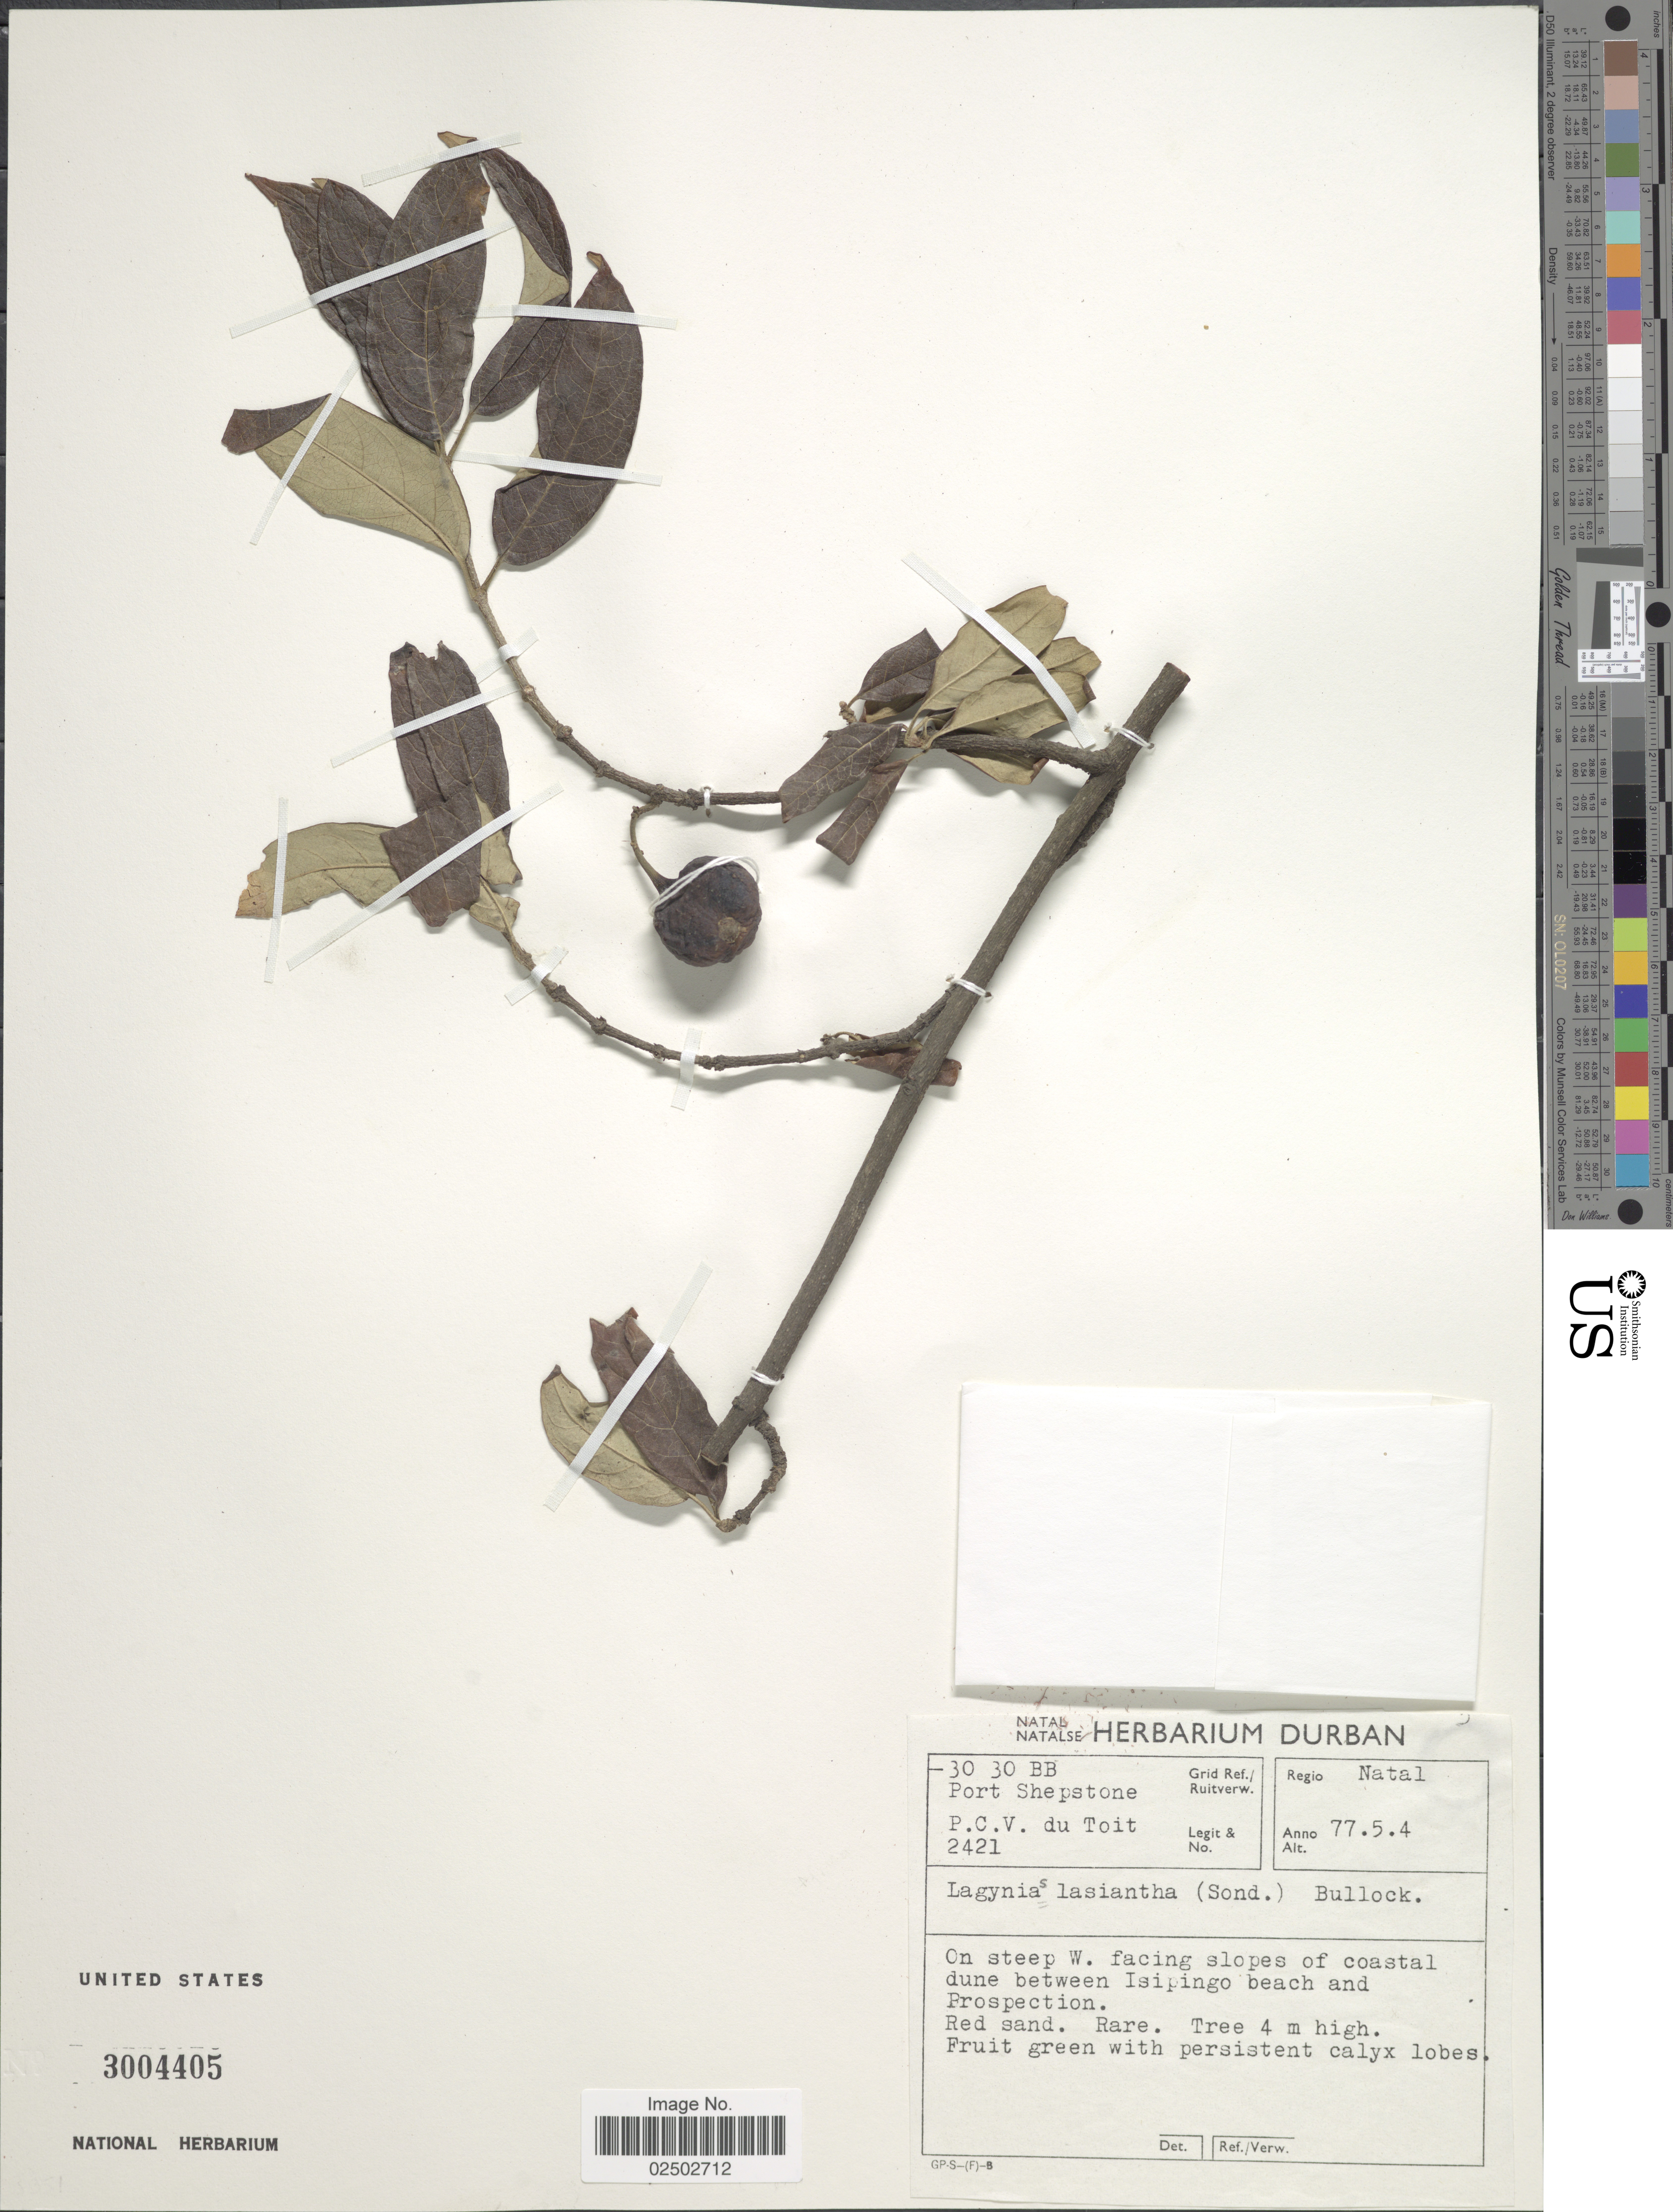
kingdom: Plantae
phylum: Tracheophyta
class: Magnoliopsida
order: Gentianales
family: Rubiaceae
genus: Vangueria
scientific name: Vangueria lasiantha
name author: Sond.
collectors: P. Du Toit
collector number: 2421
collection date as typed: Transcribed d/m/y: 4/5/77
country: South Africa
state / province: KwaZulu-Natal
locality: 30 30 BB Port Shepstone. On steeo W. facing slopes of coastal dune between Isipingo beach and Prospection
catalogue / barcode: US 3004405